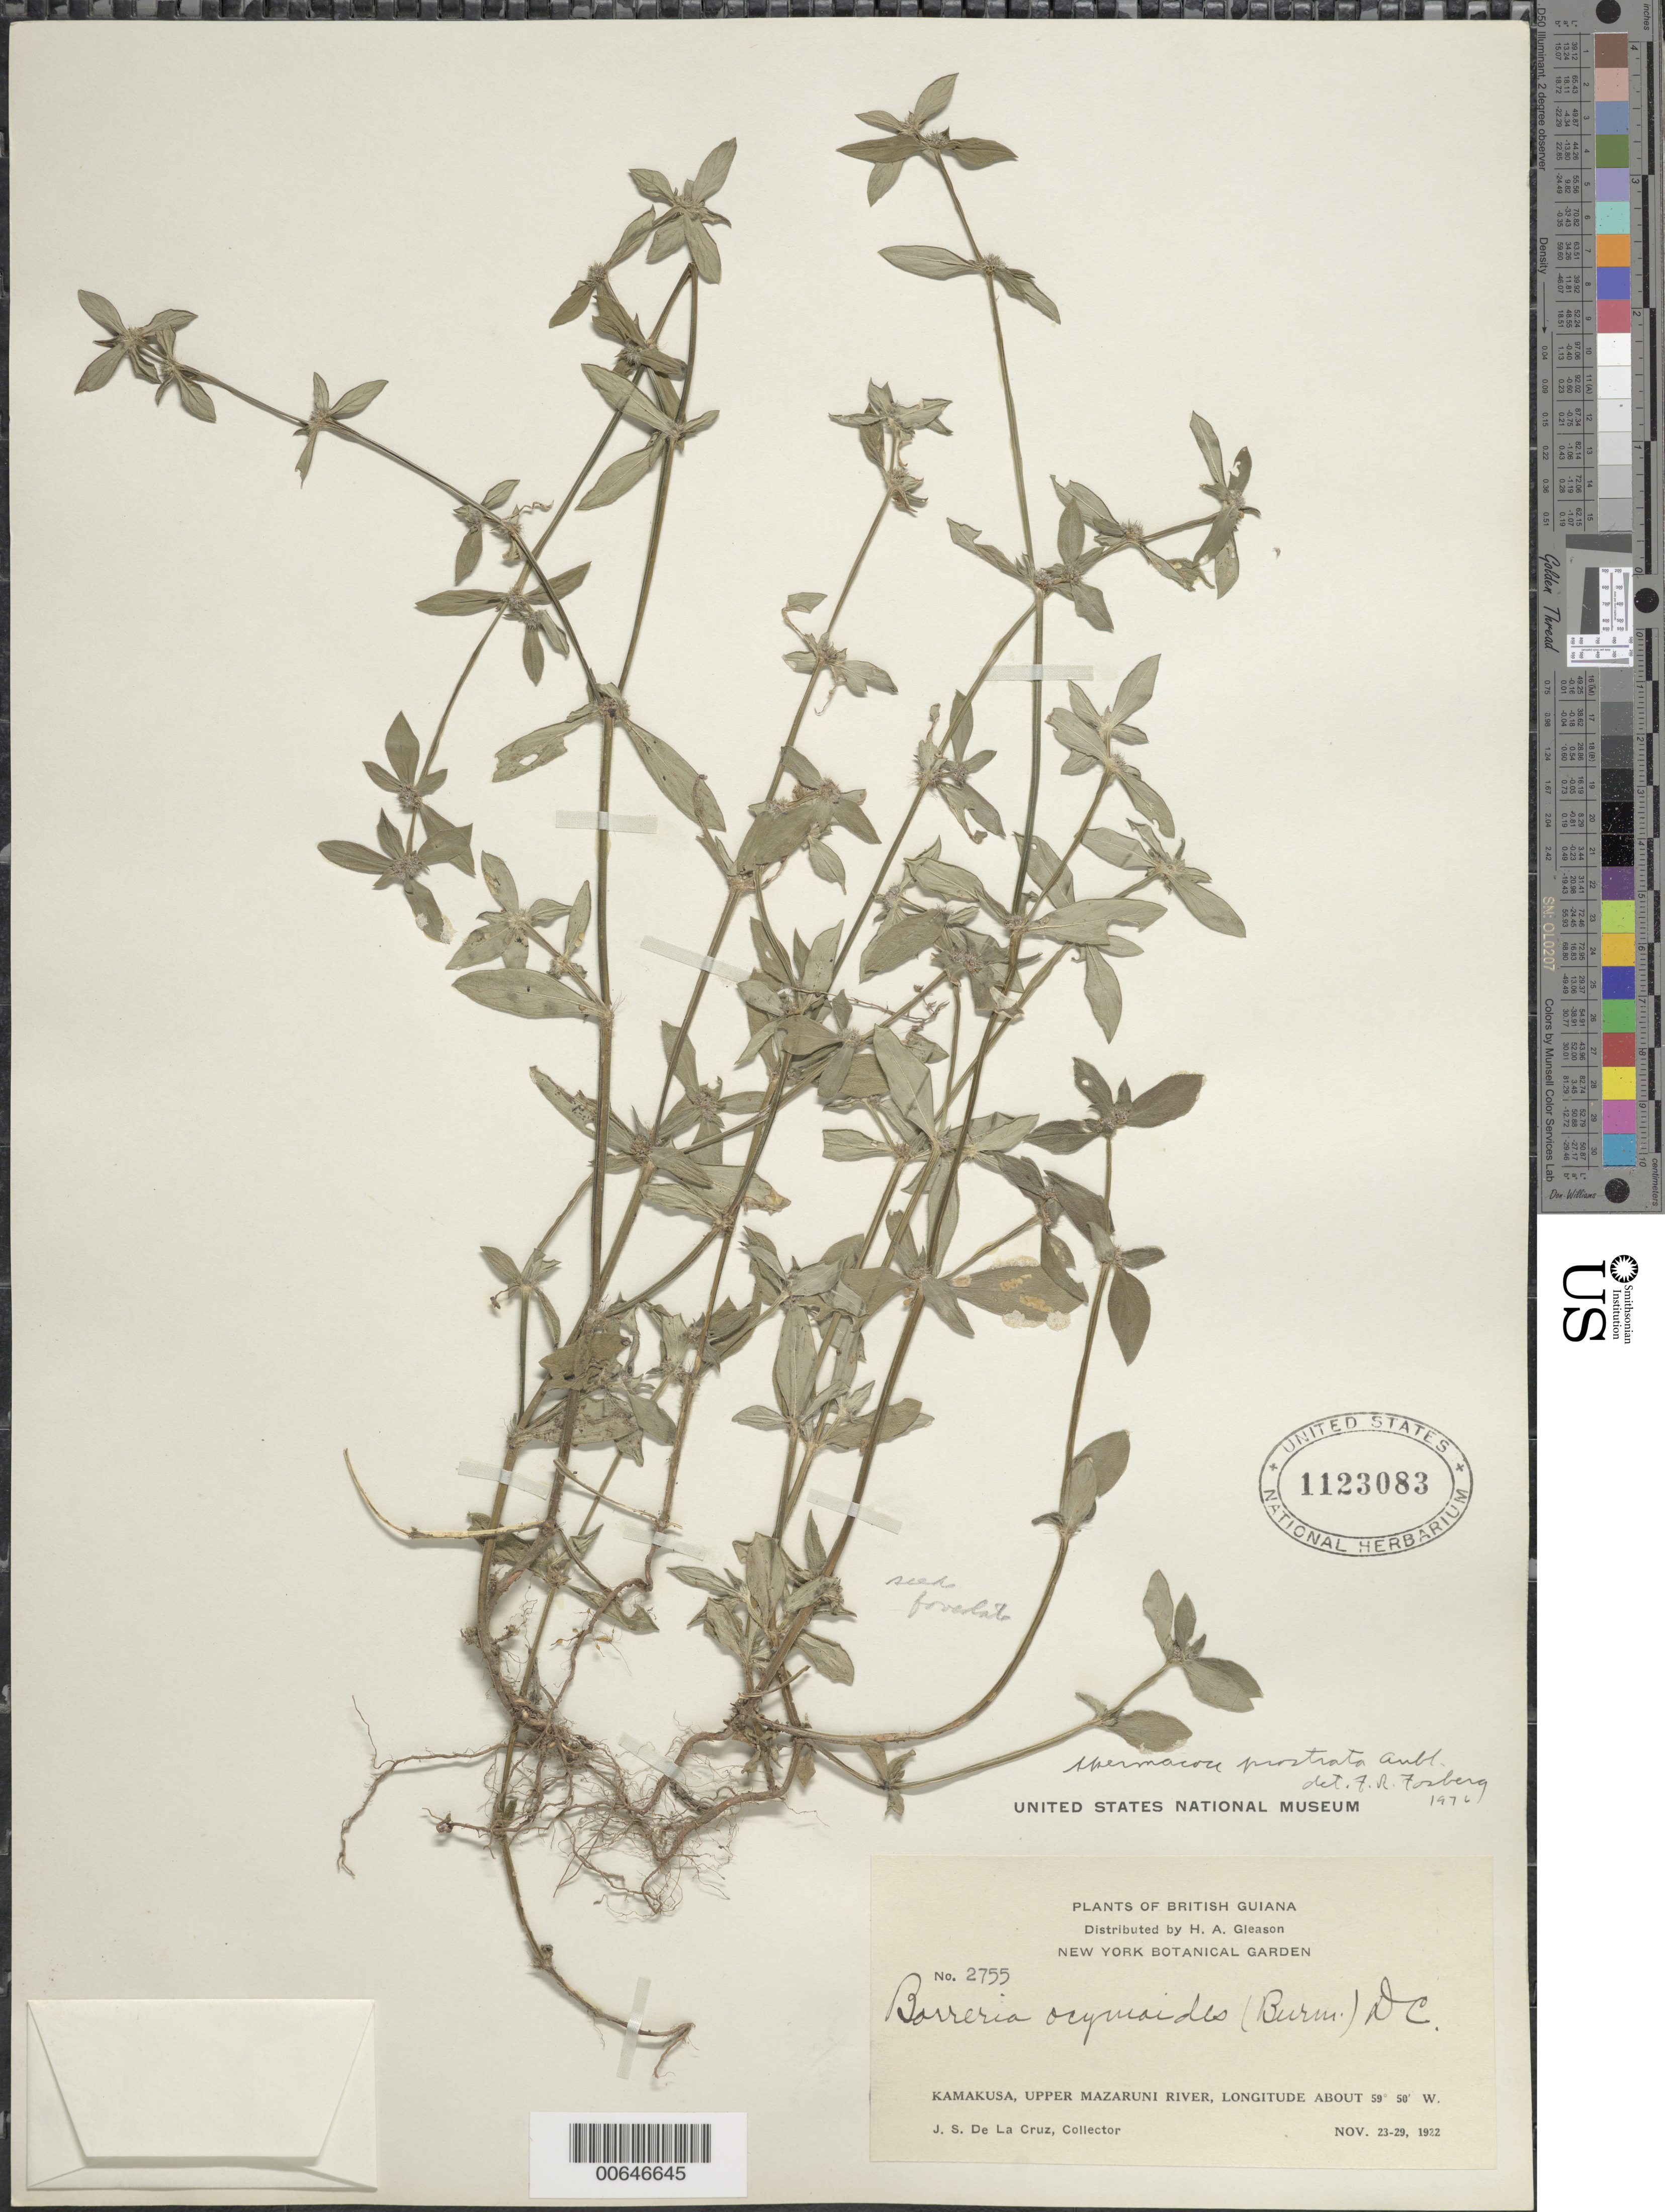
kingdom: Plantae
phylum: Tracheophyta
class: Magnoliopsida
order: Gentianales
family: Rubiaceae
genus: Borreria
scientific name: Borreria prostrata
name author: (Aubl.) Miq.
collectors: J. S. de la Cruz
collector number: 2755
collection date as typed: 23-Nov-22 to 29-Nov-22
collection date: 1922-11-23/1922-11-29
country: Guyana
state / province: Cuyuni-Mazaruni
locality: Kamakusa, Upper Mazaruni R.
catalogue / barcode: US 1123083